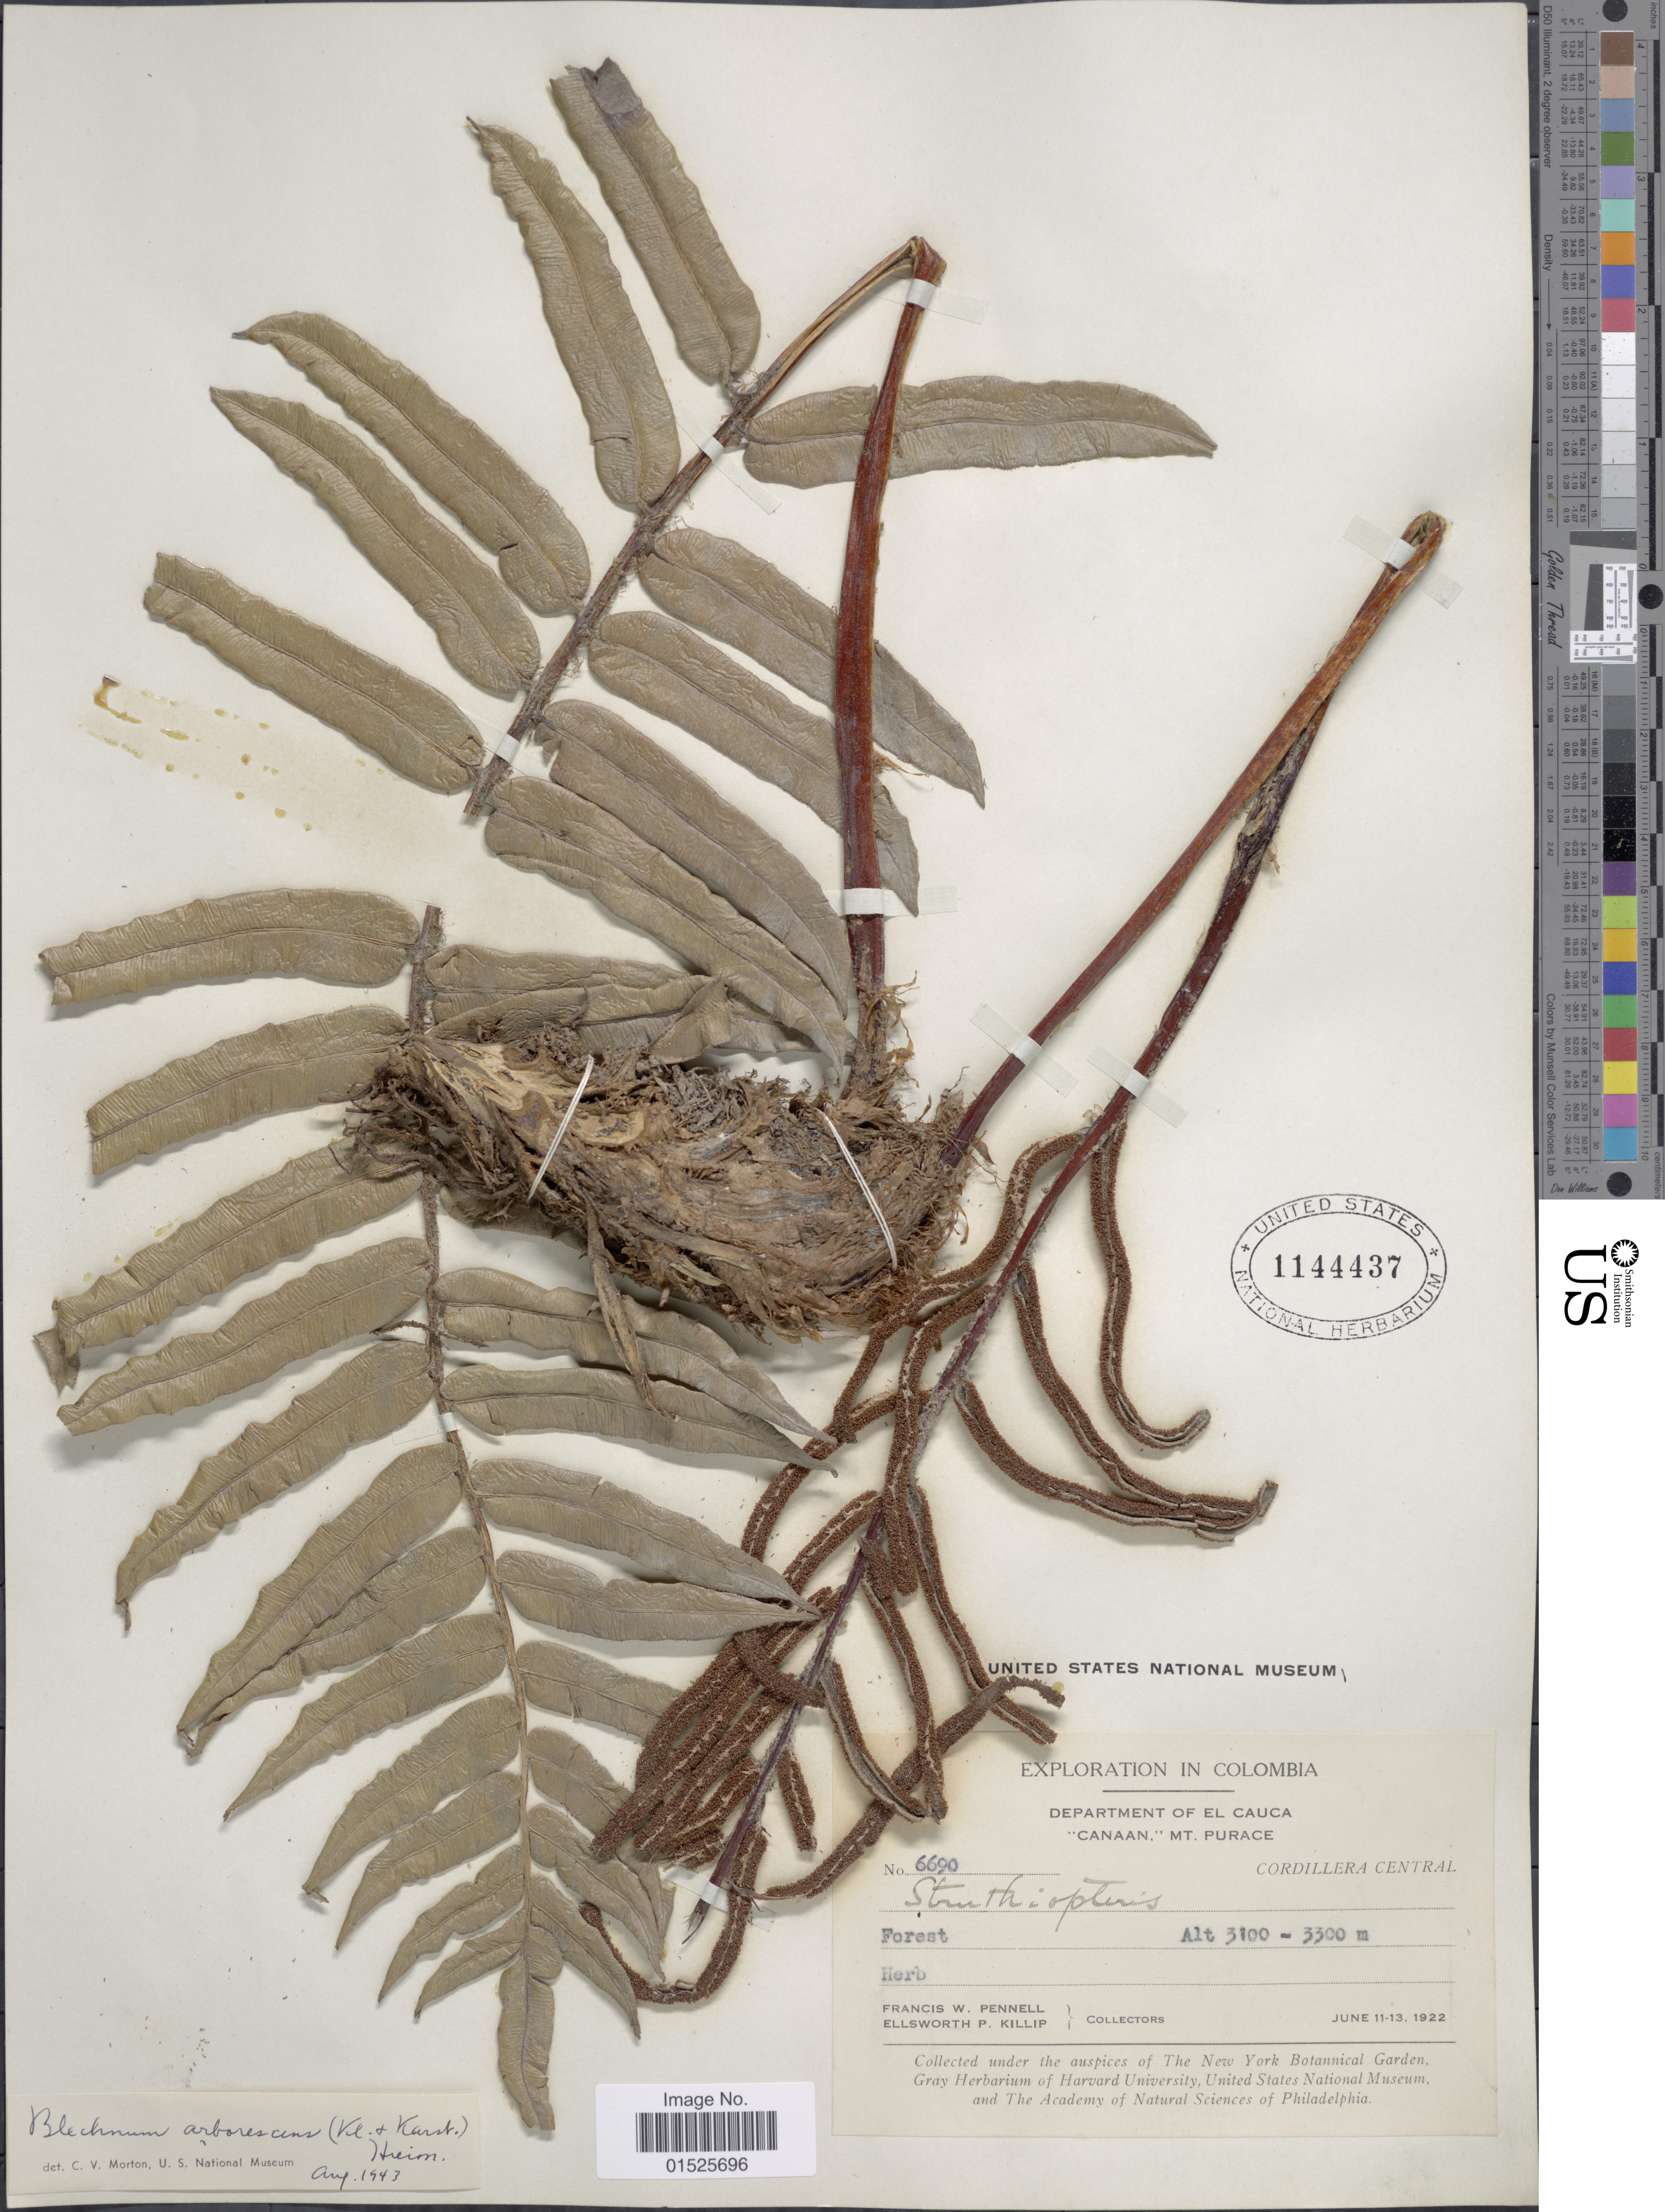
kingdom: Plantae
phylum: Tracheophyta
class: Polypodiopsida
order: Polypodiales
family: Blechnaceae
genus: Blechnum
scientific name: Blechnum cordatum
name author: (Desv.) Hieron.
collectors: F. W. Pennell & E. P. Killip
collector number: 6690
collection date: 1922-06-11/1922-06-13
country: Colombia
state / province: Cauca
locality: Department of El Cauca. "Canaan," Mt. Purace. Cordillera Central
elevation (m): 3100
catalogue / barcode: US 1144437